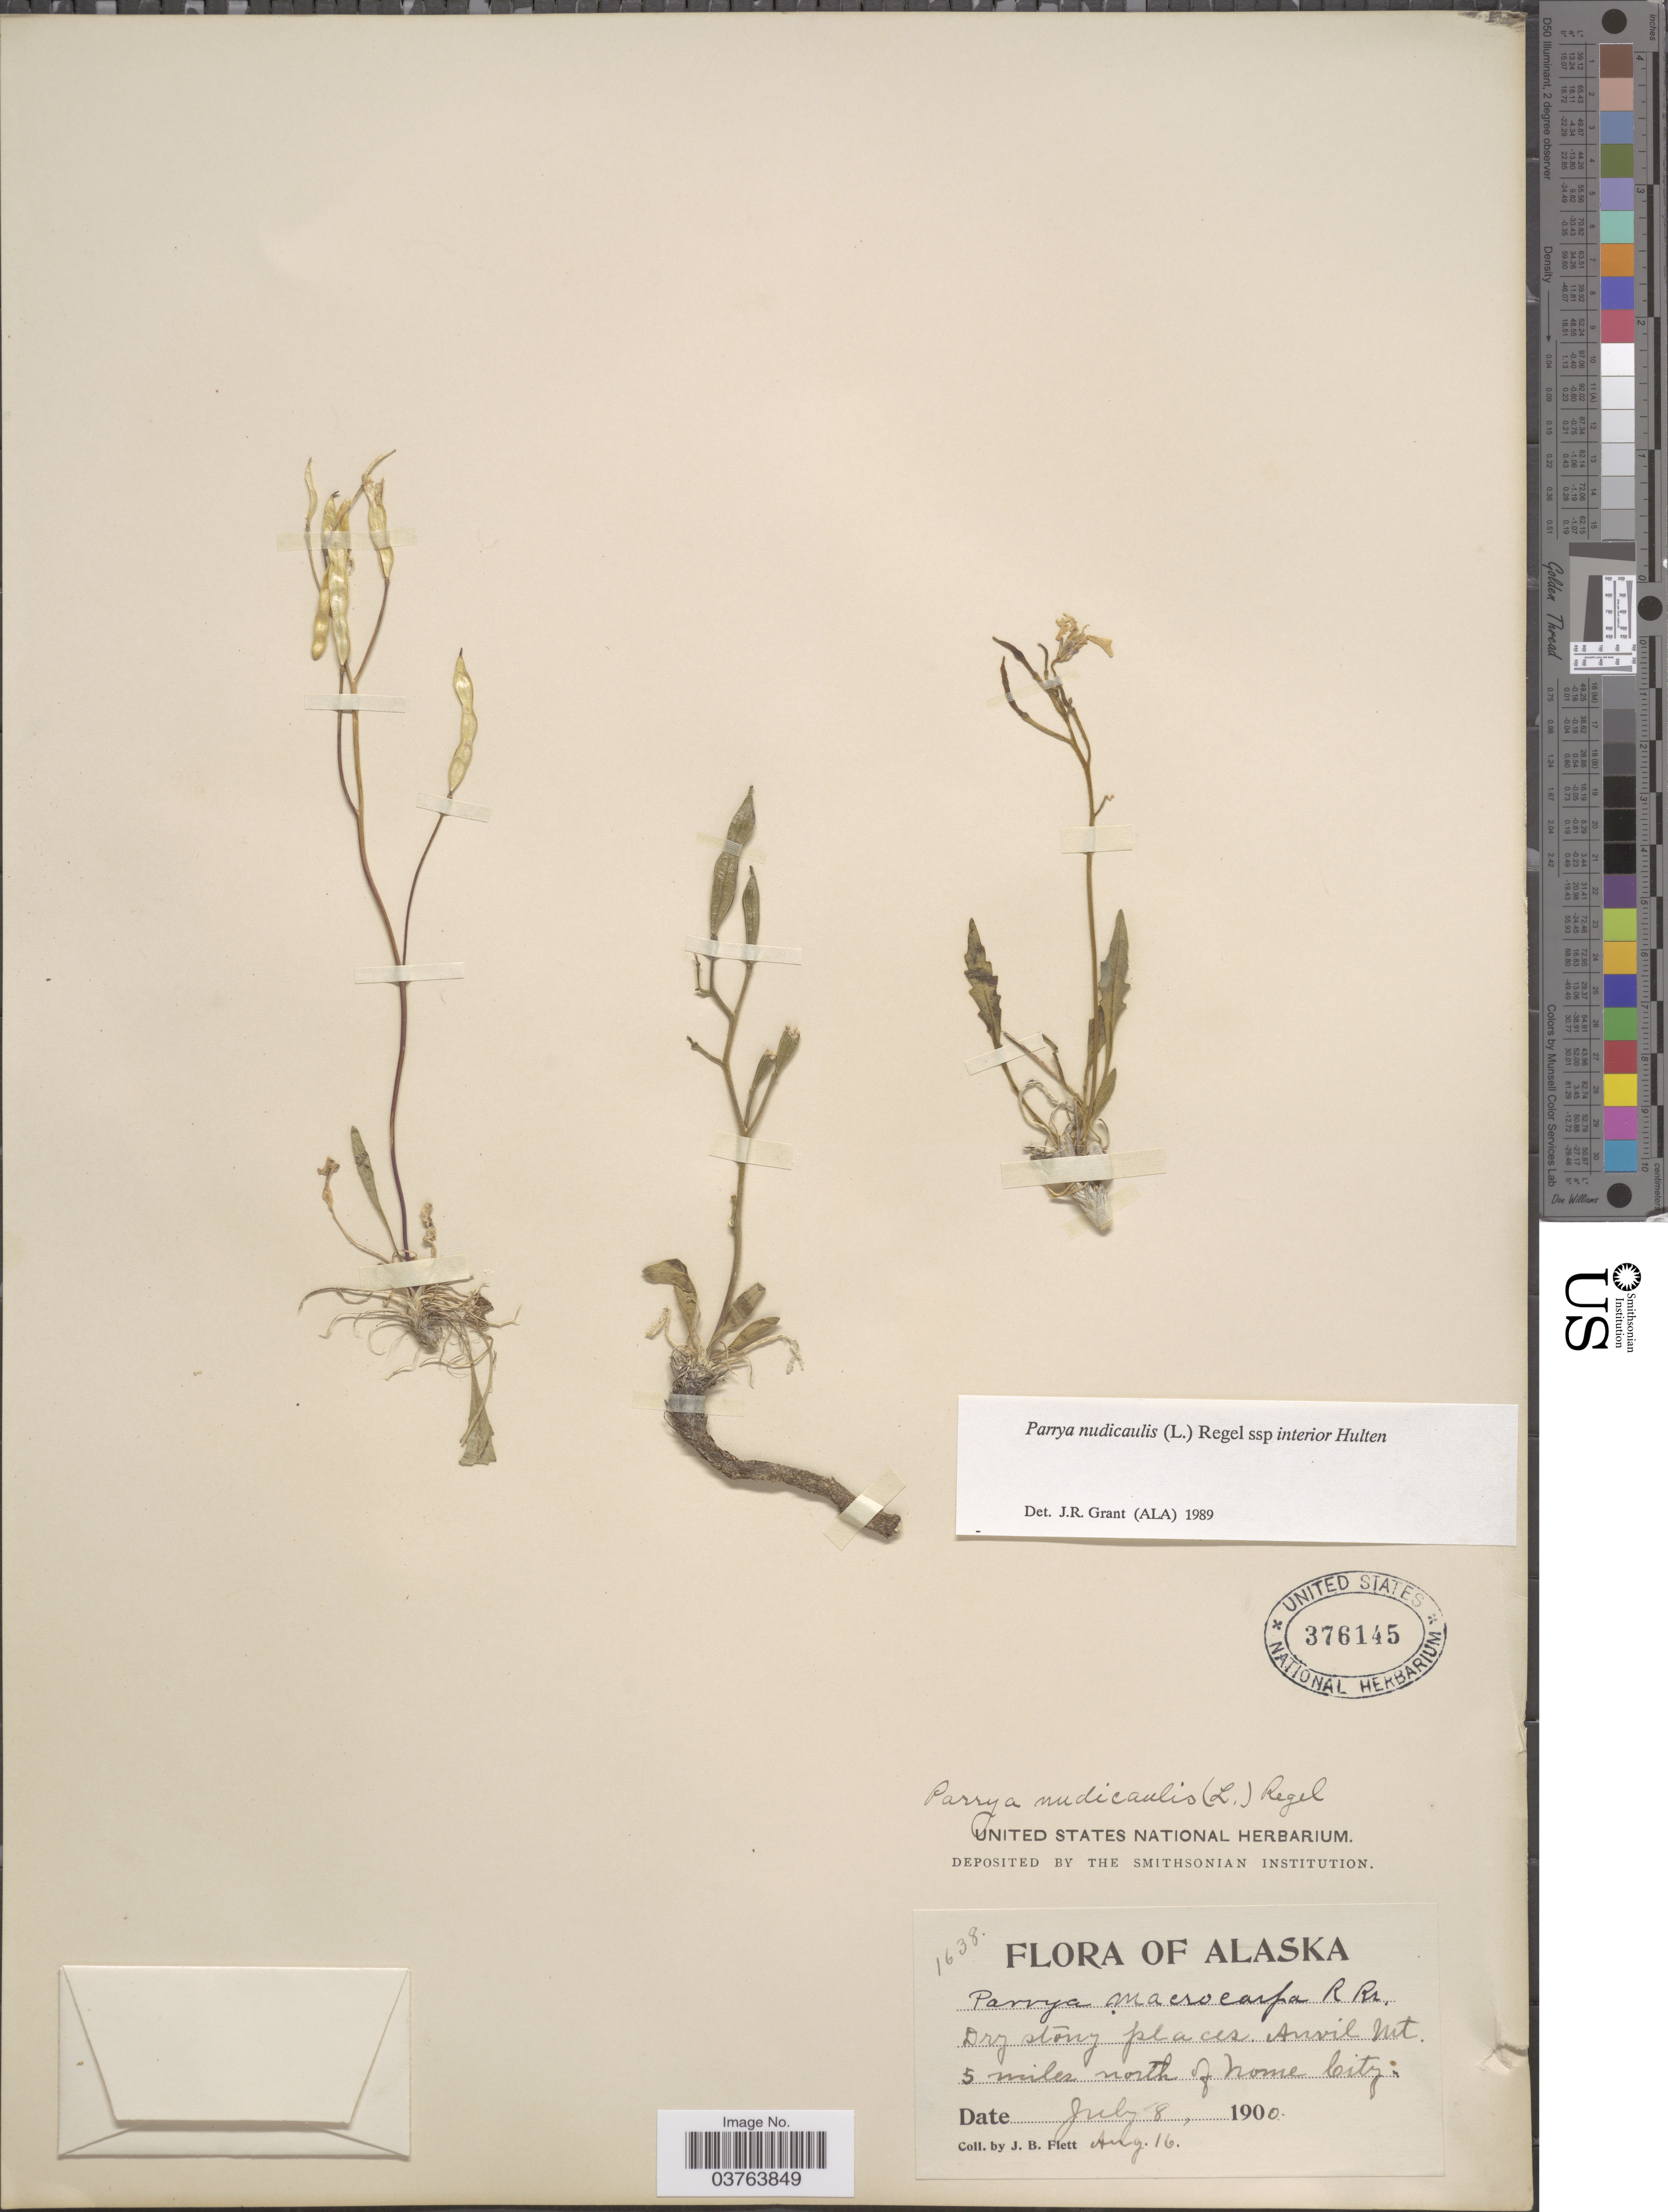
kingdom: Plantae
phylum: Tracheophyta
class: Magnoliopsida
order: Brassicales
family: Brassicaceae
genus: Parrya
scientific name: Parrya nudicaulis subsp. interior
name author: Hultén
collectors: J. Flett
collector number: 1638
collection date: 1900-07-08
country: United States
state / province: Alaska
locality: Anvil Mt. 5 miles north of Nome City.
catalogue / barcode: US 376145